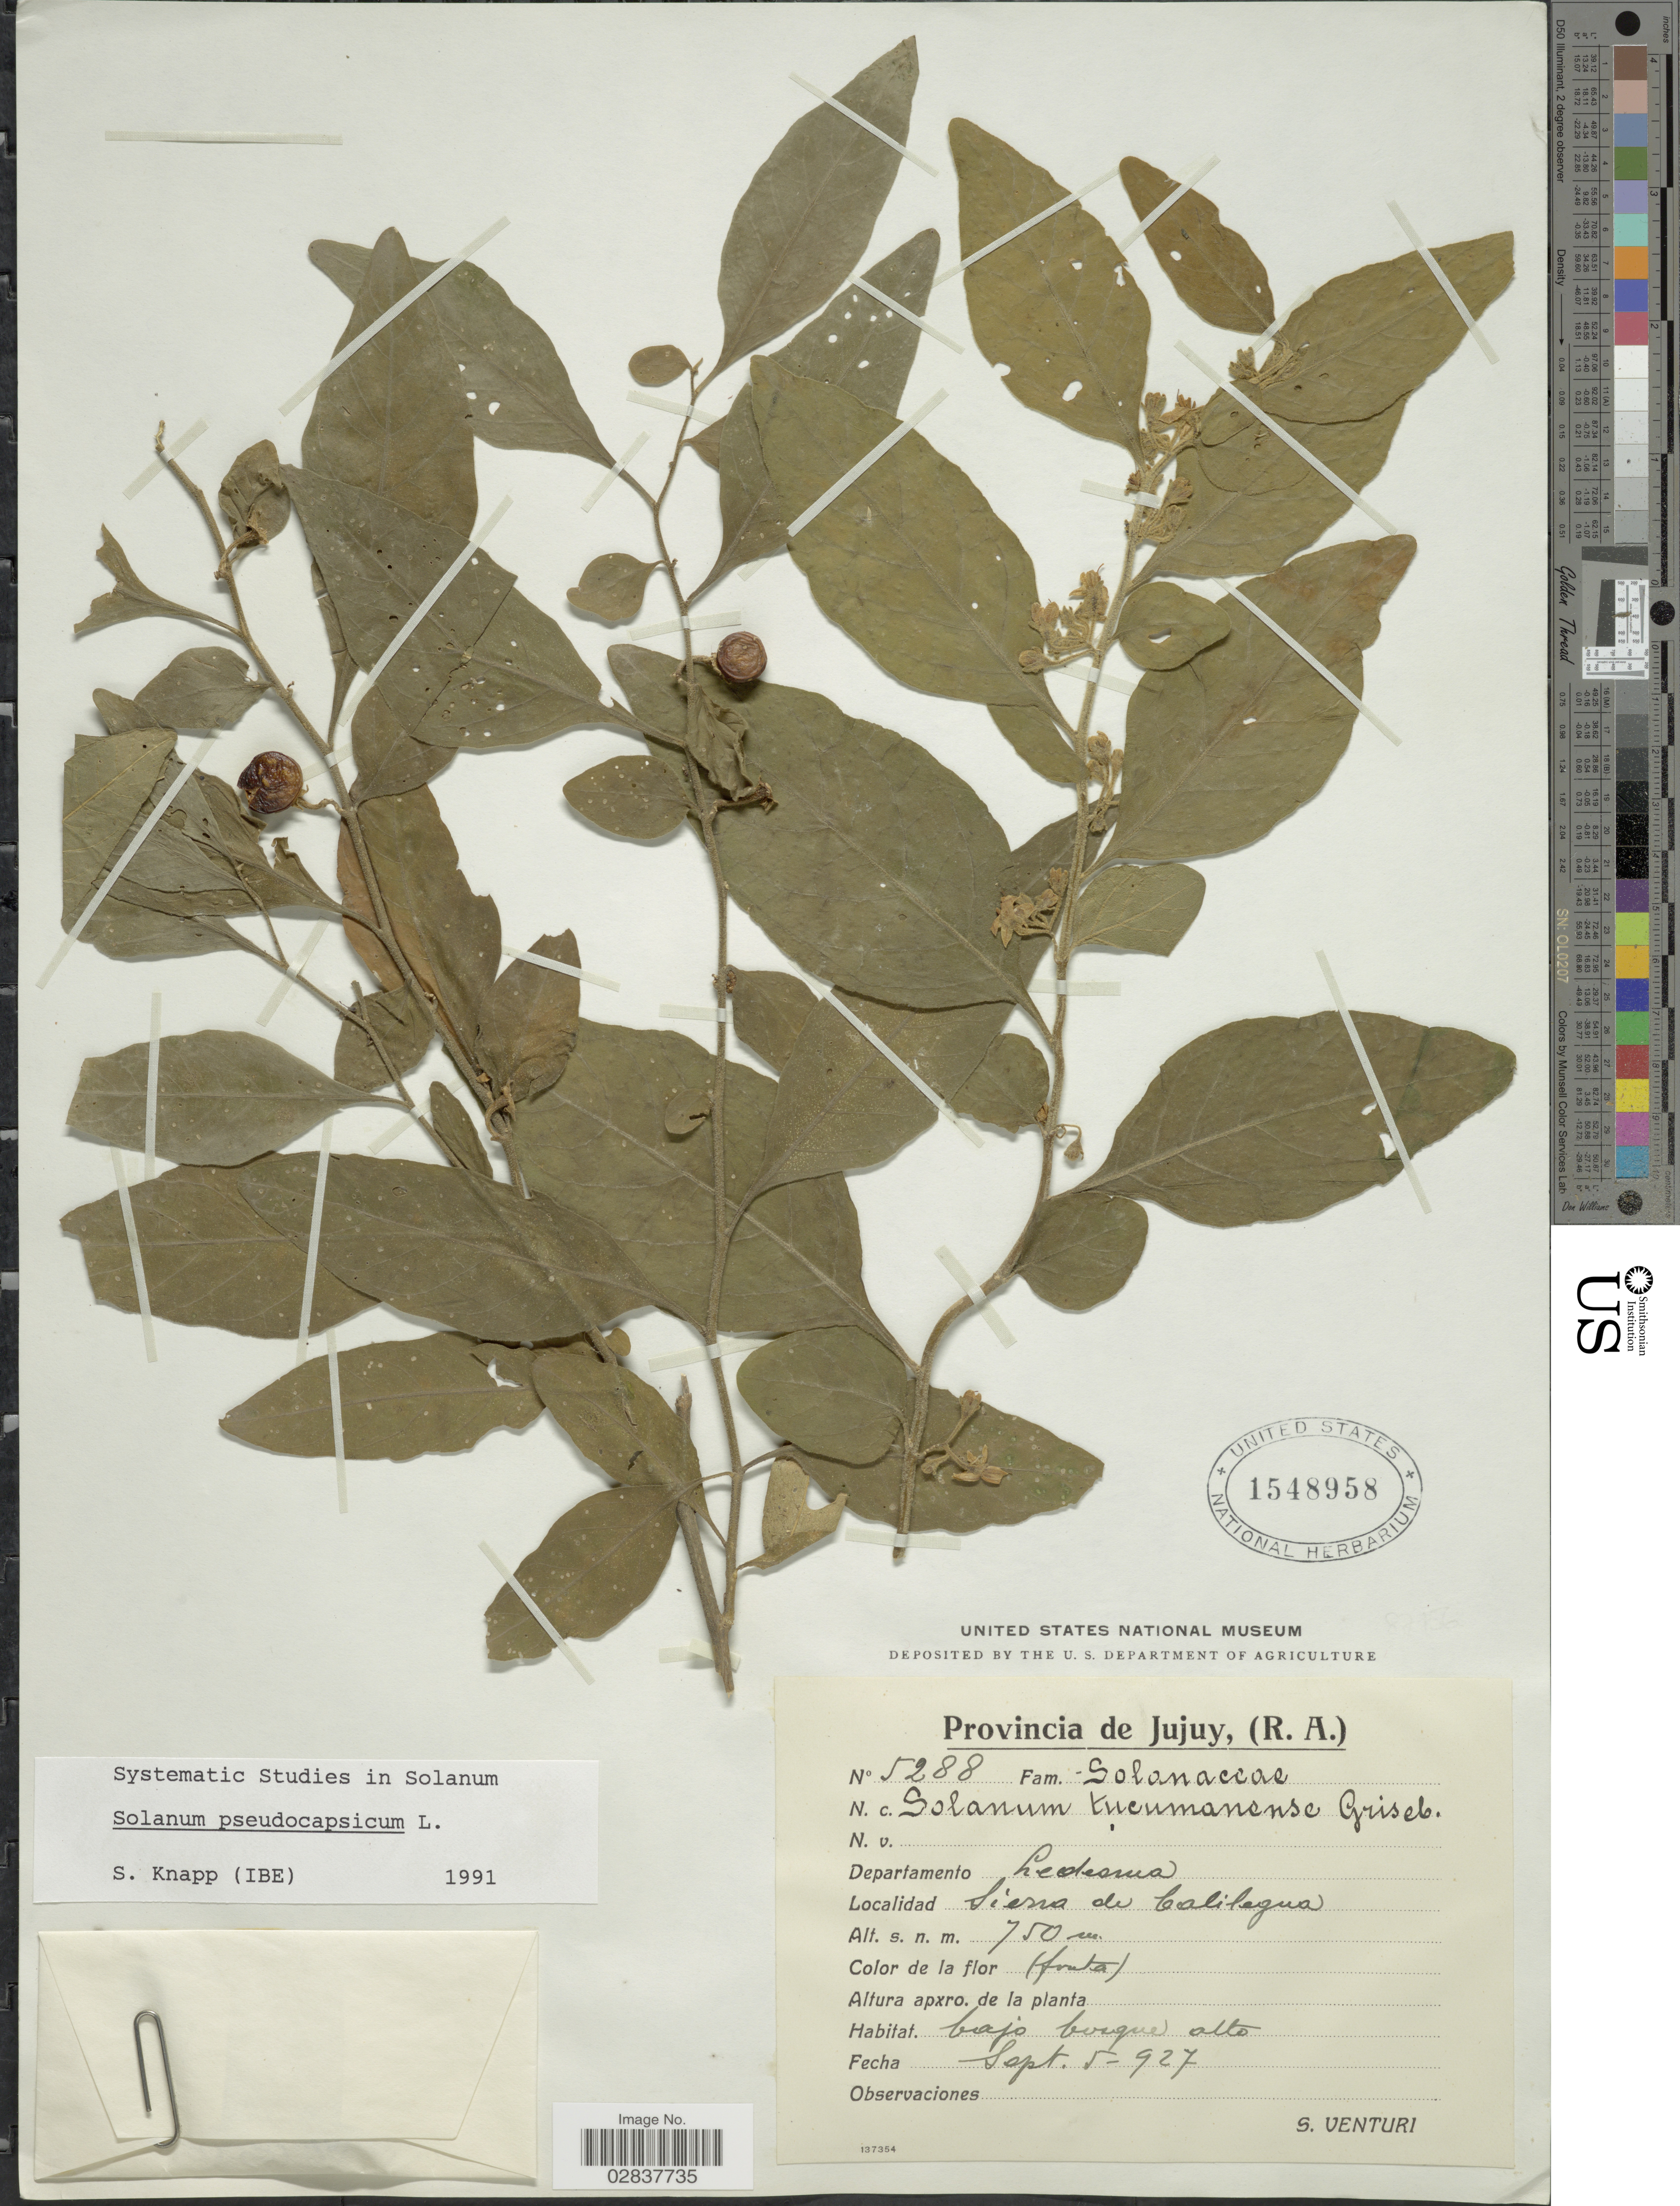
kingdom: Plantae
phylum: Tracheophyta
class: Magnoliopsida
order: Solanales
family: Solanaceae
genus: Solanum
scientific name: Solanum pseudocapsicum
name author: L.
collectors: S. Venturi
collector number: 528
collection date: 1927-09-05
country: Argentina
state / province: Jujuy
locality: (R.A.), Departamento Ledesma, Sierra de Calilegua.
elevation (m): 750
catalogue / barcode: US 1548958